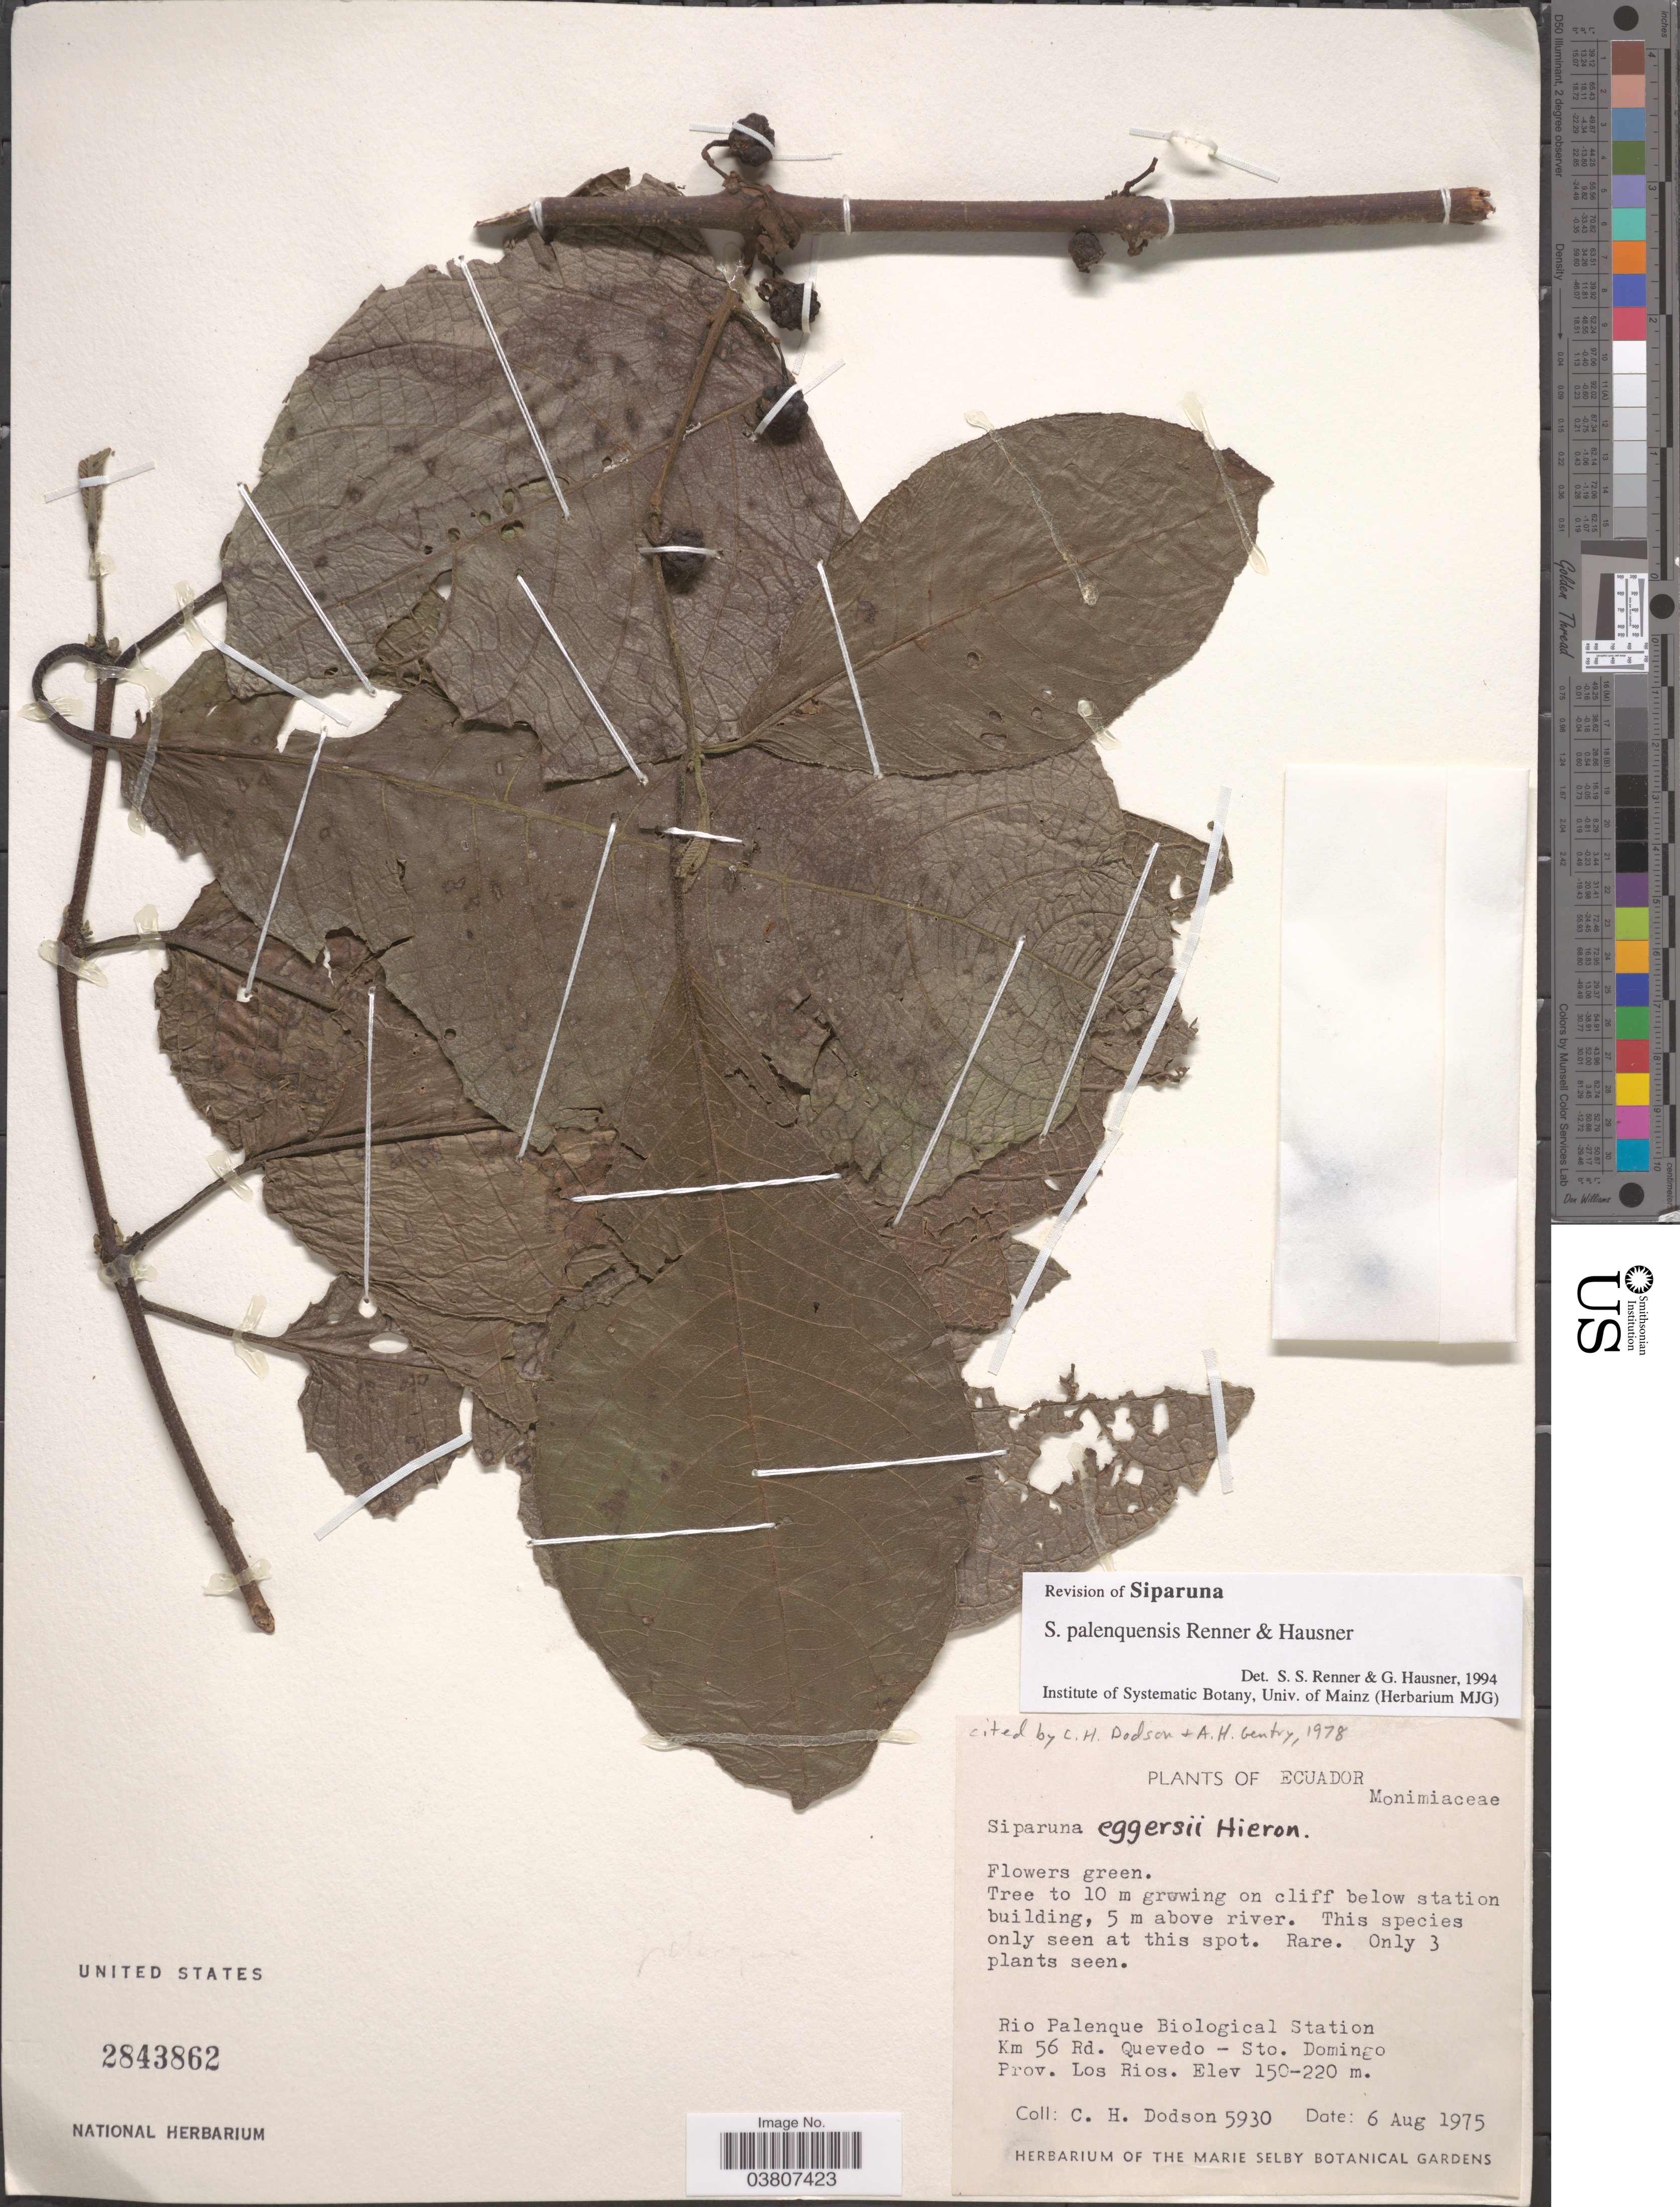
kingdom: Plantae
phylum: Tracheophyta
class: Magnoliopsida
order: Laurales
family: Siparunaceae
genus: Siparuna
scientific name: Siparuna palenquensis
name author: S.S. Renner & Hausner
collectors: C. H. Dodson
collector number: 5930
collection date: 1975-08-06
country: Ecuador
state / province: Los Ríos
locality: On cliff below station building, 5 m above river. Rio Palenque Biological Station. Km 56 Quevedo- Sto. Domingo.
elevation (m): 150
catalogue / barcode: US 2843862